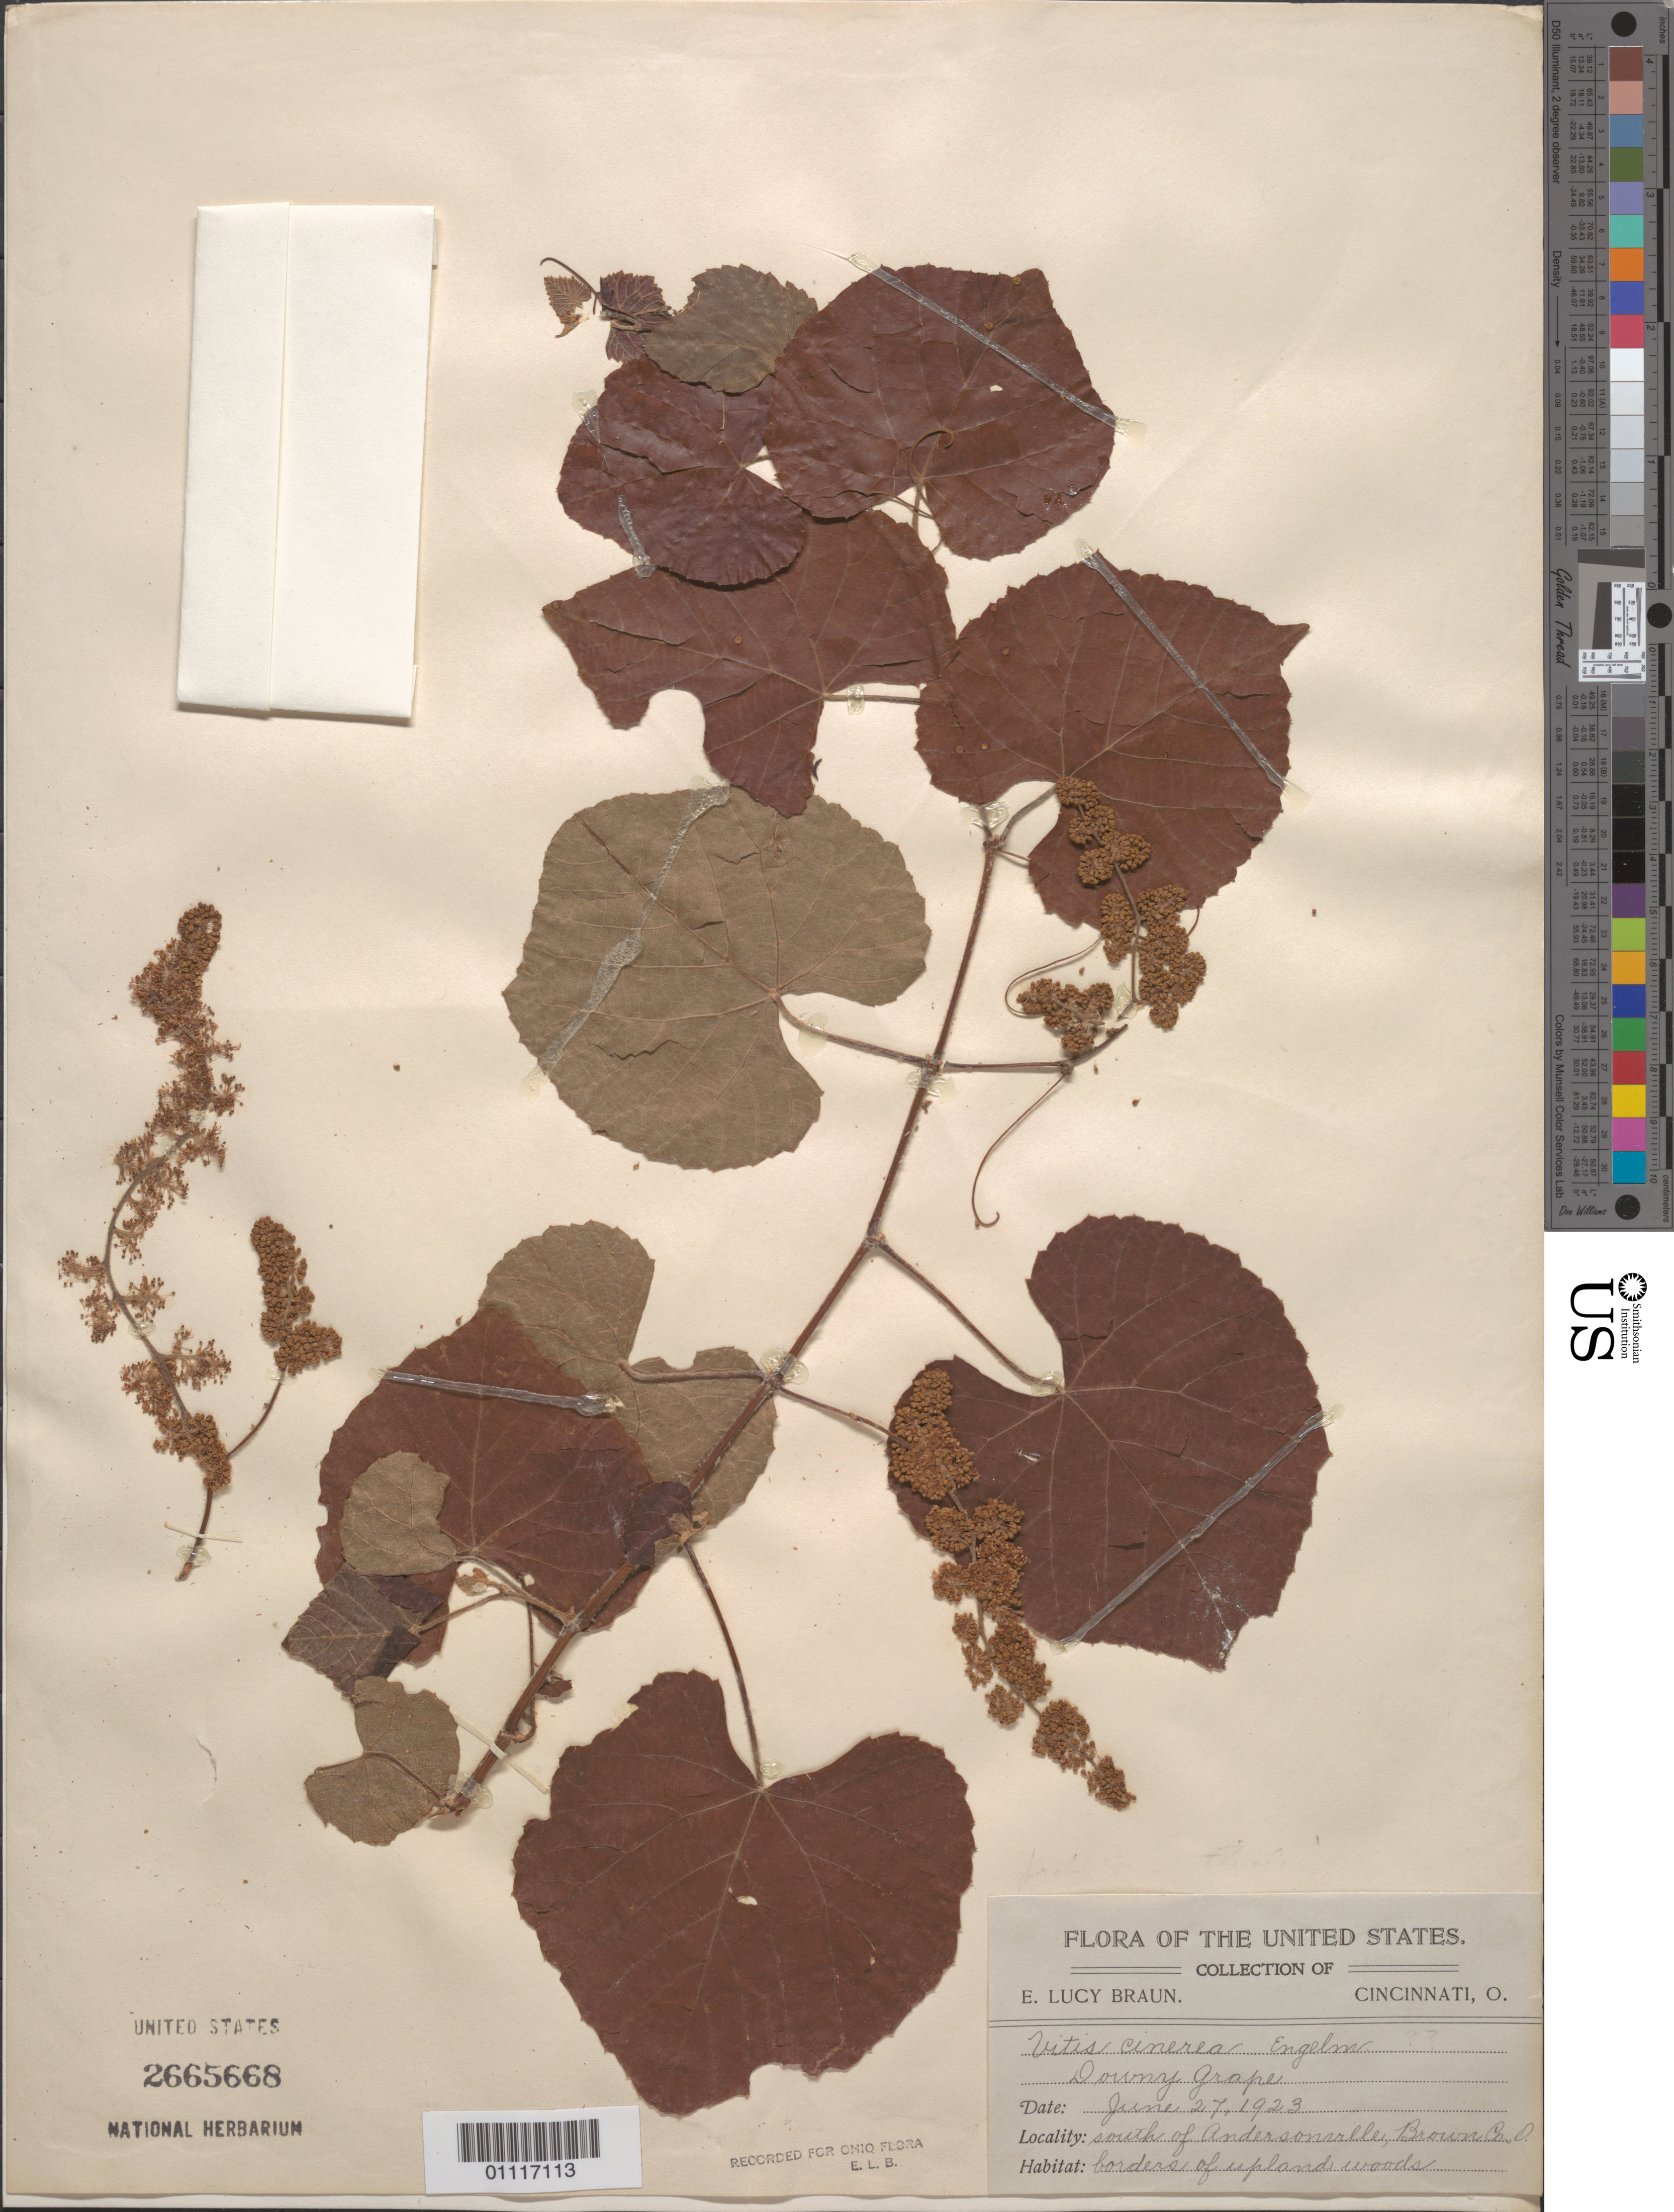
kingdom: Plantae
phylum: Tracheophyta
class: Magnoliopsida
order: Vitales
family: Vitaceae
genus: Vitis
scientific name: Vitis cinerea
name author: (Engelm.) Millardet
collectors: E. L. Braun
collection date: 1923-06-27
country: United States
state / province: Ohio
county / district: Brown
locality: South of Andersonville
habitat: Borders of upland woods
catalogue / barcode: US 2665668